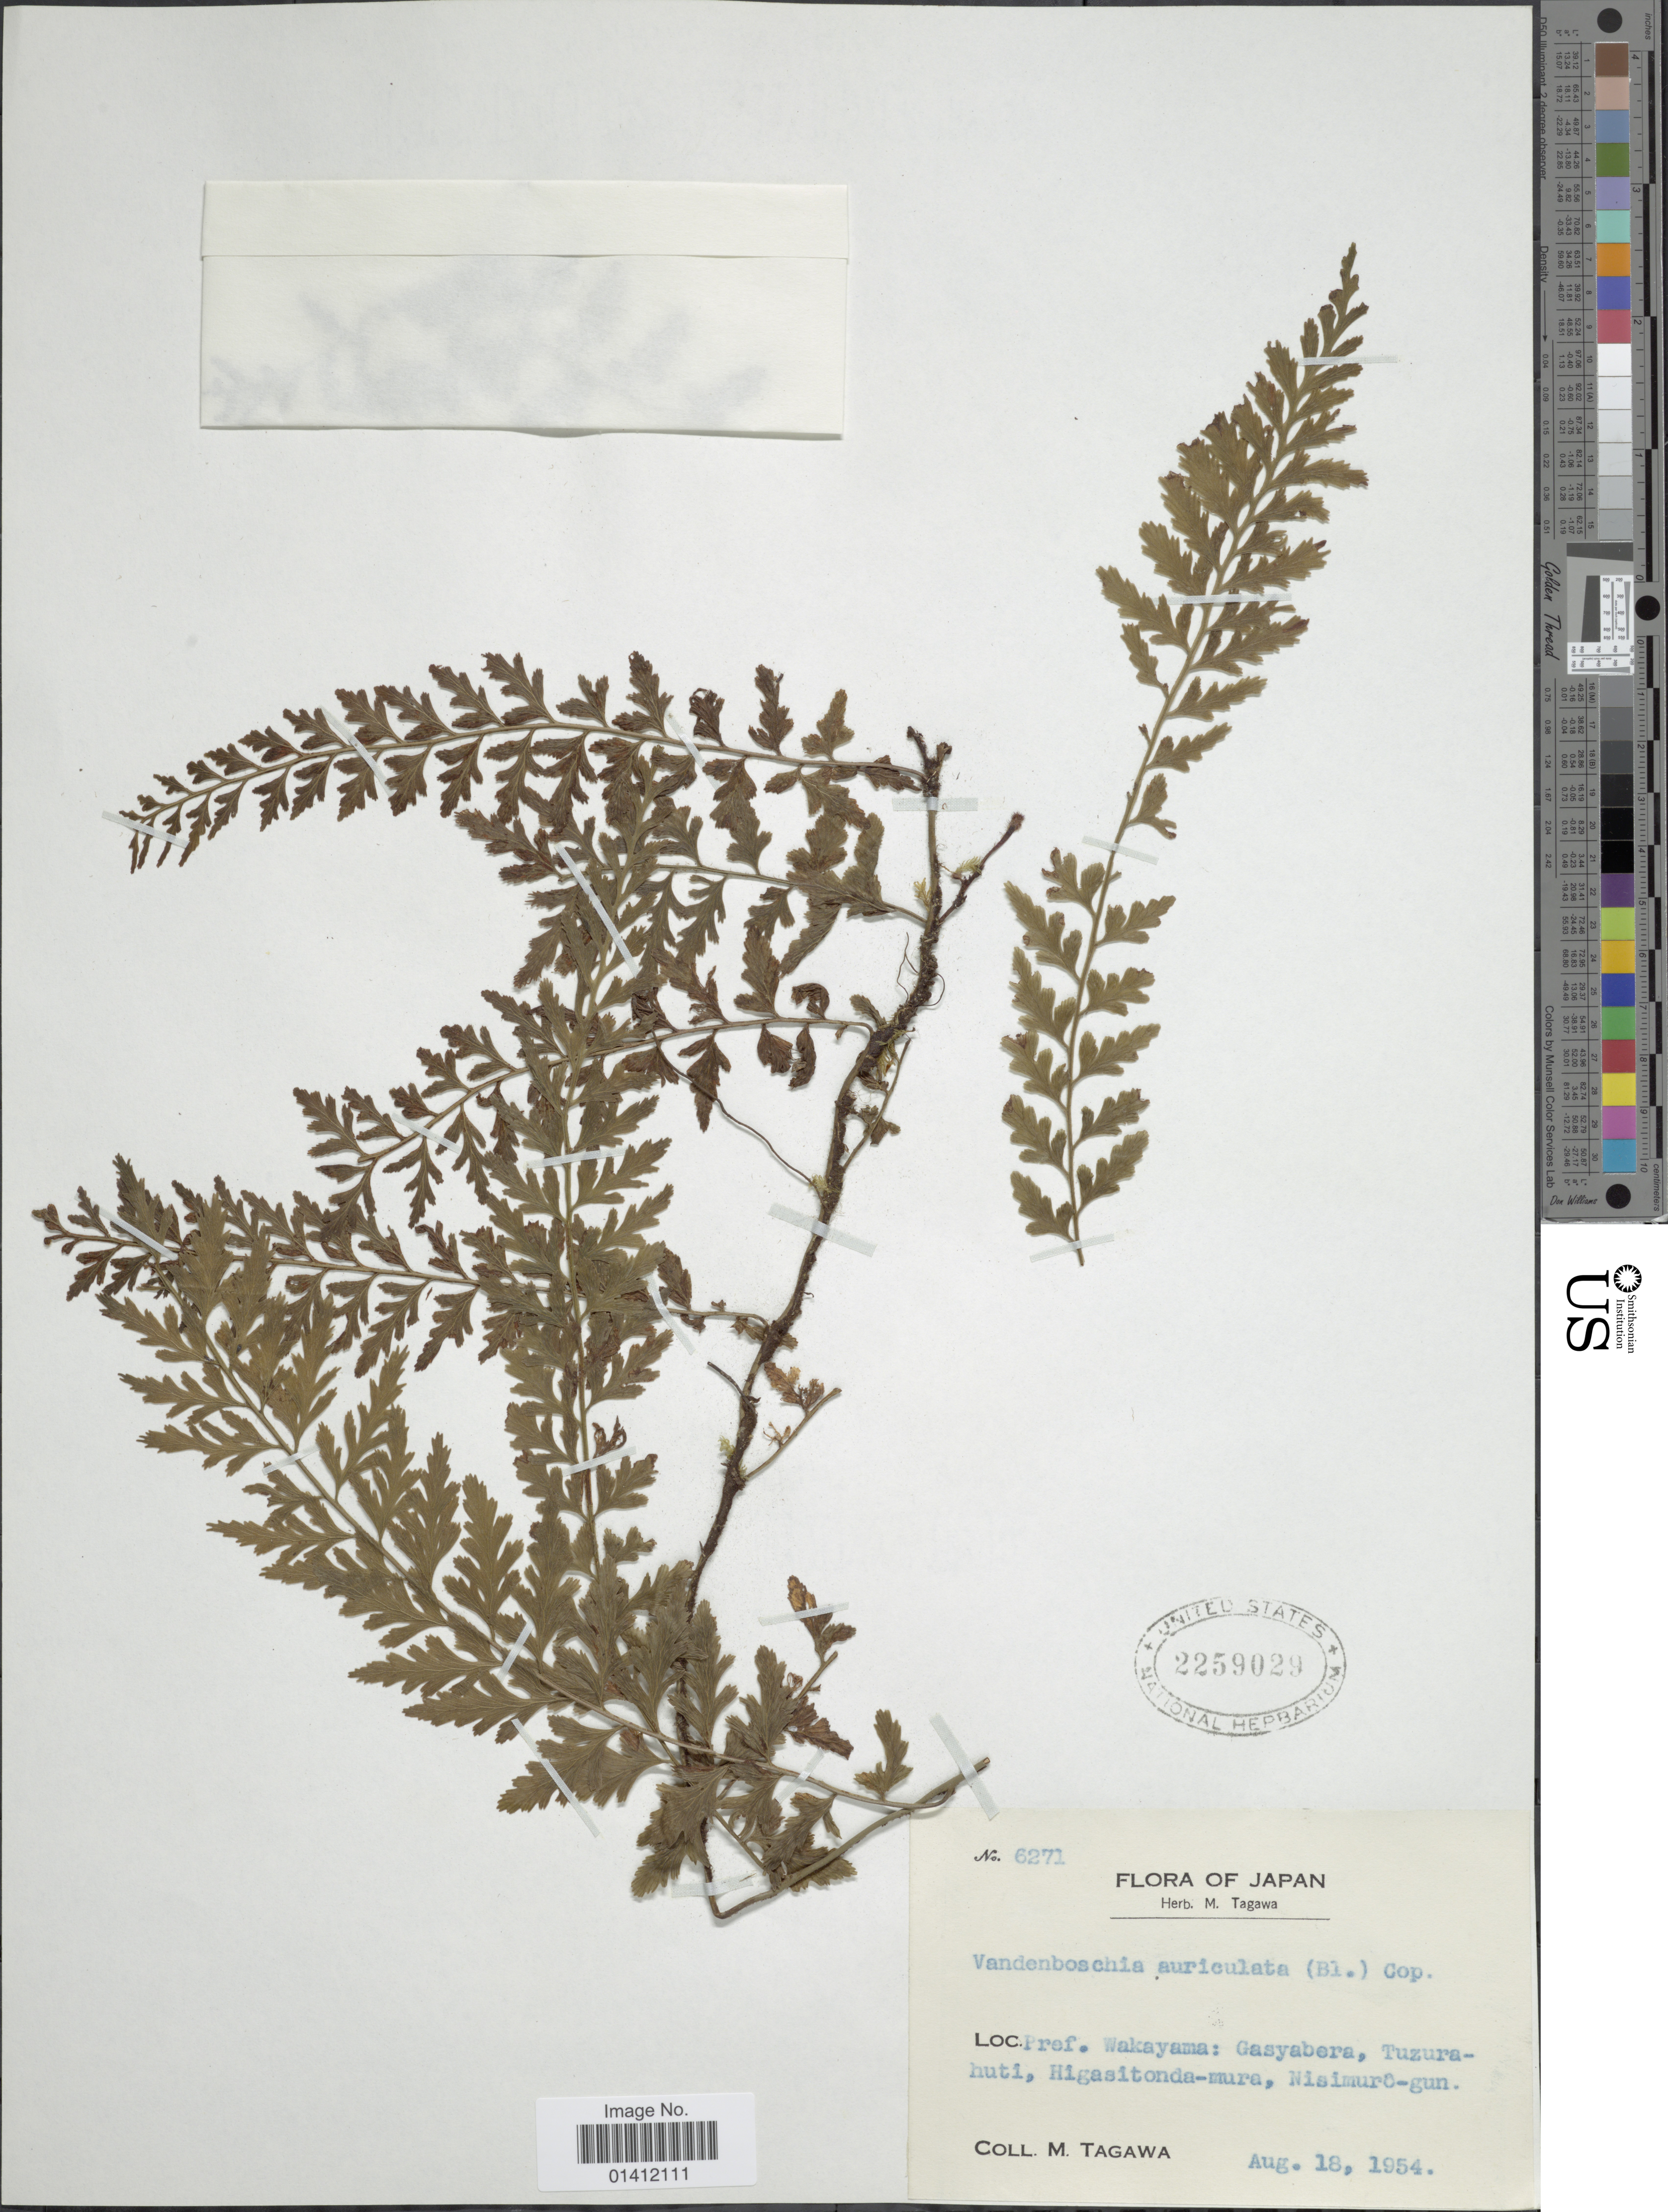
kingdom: Plantae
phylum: Tracheophyta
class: Polypodiopsida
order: Hymenophyllales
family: Hymenophyllaceae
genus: Vandenboschia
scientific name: Vandenboschia auriculata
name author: (Blume) Copel.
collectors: M. Tagawa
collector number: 6271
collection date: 1954-08-18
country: Japan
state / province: Wakayama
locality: Gasyabera, Tuzurahuti, Higasitonda-mura, Nisimuro-gun.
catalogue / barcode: US 2259029